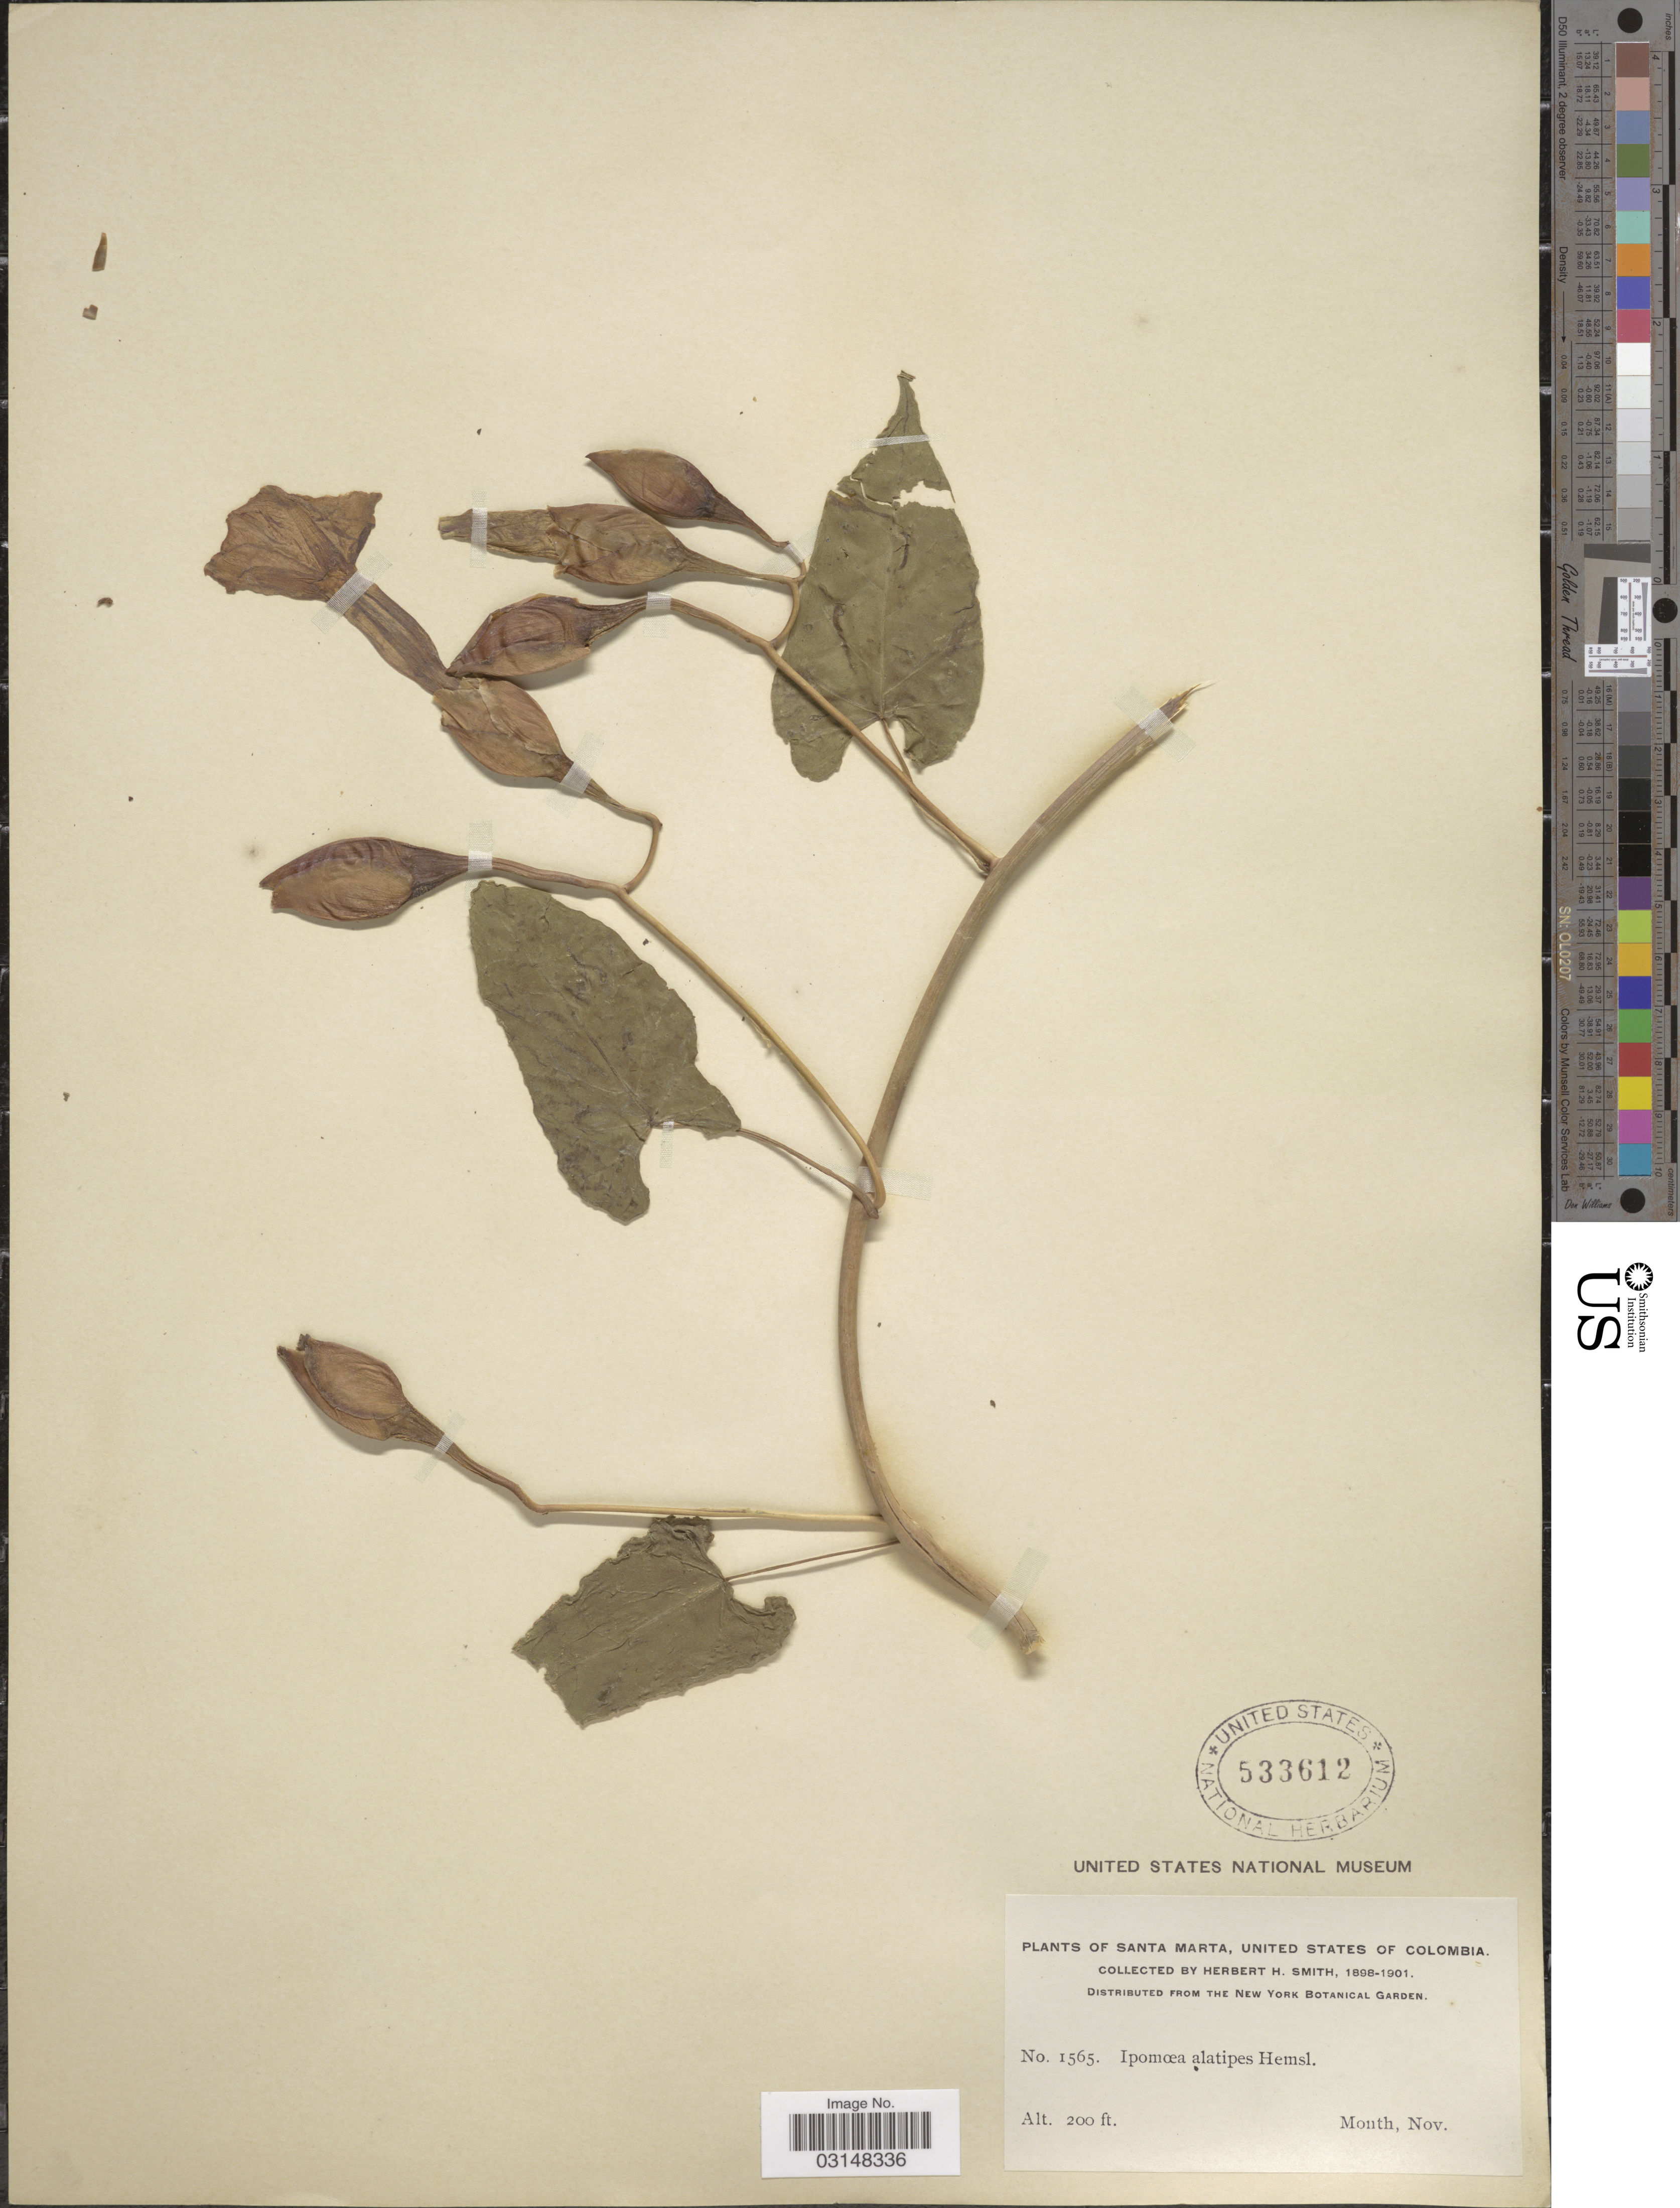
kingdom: Plantae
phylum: Tracheophyta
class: Magnoliopsida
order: Solanales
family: Convolvulaceae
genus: Operculina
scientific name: Operculina alatipes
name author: (Hook. f.) House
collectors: Herbert H. Smith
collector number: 1565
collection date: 1898-11/1901-11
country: Colombia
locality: Santa Marta.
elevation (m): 61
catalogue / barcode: US 533612